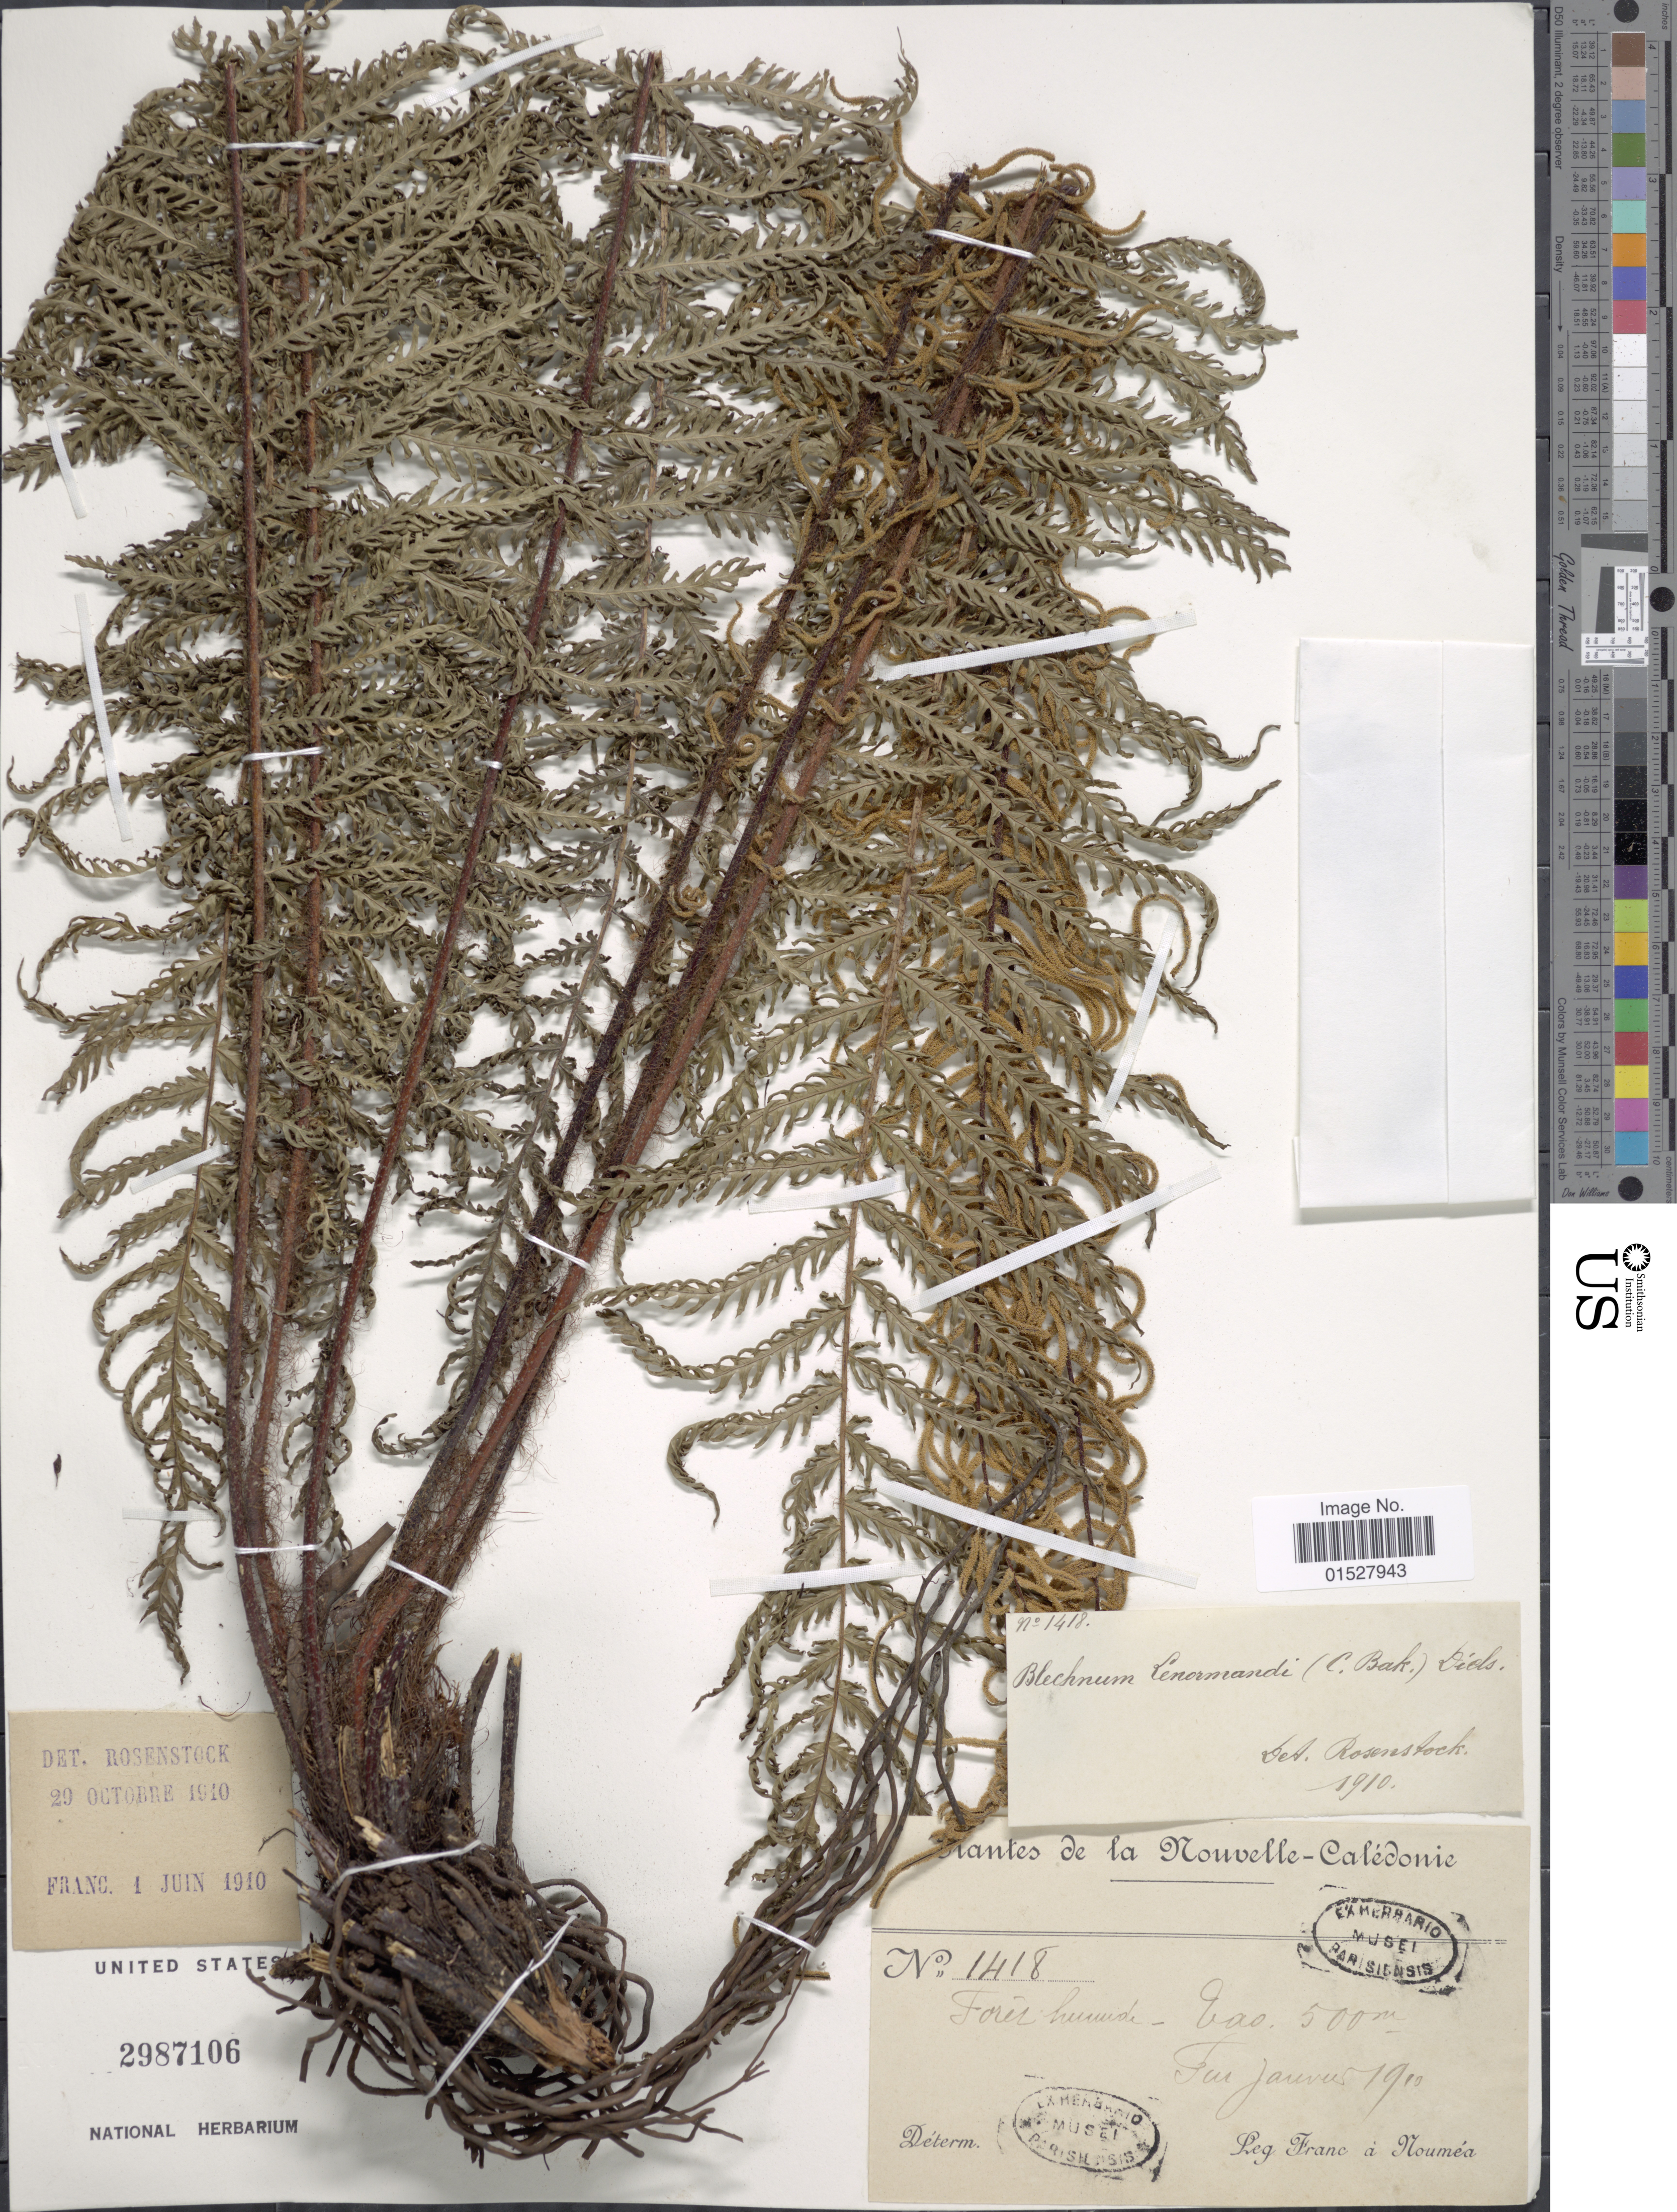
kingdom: Plantae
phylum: Tracheophyta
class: Polypodiopsida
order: Polypodiales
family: Blechnaceae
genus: Blechnum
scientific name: Blechnum lenormandii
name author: (Baker) Diels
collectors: Franc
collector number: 1418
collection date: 1910-01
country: New Caledonia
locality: Foret humide - Tao.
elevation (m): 500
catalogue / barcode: US 2987106